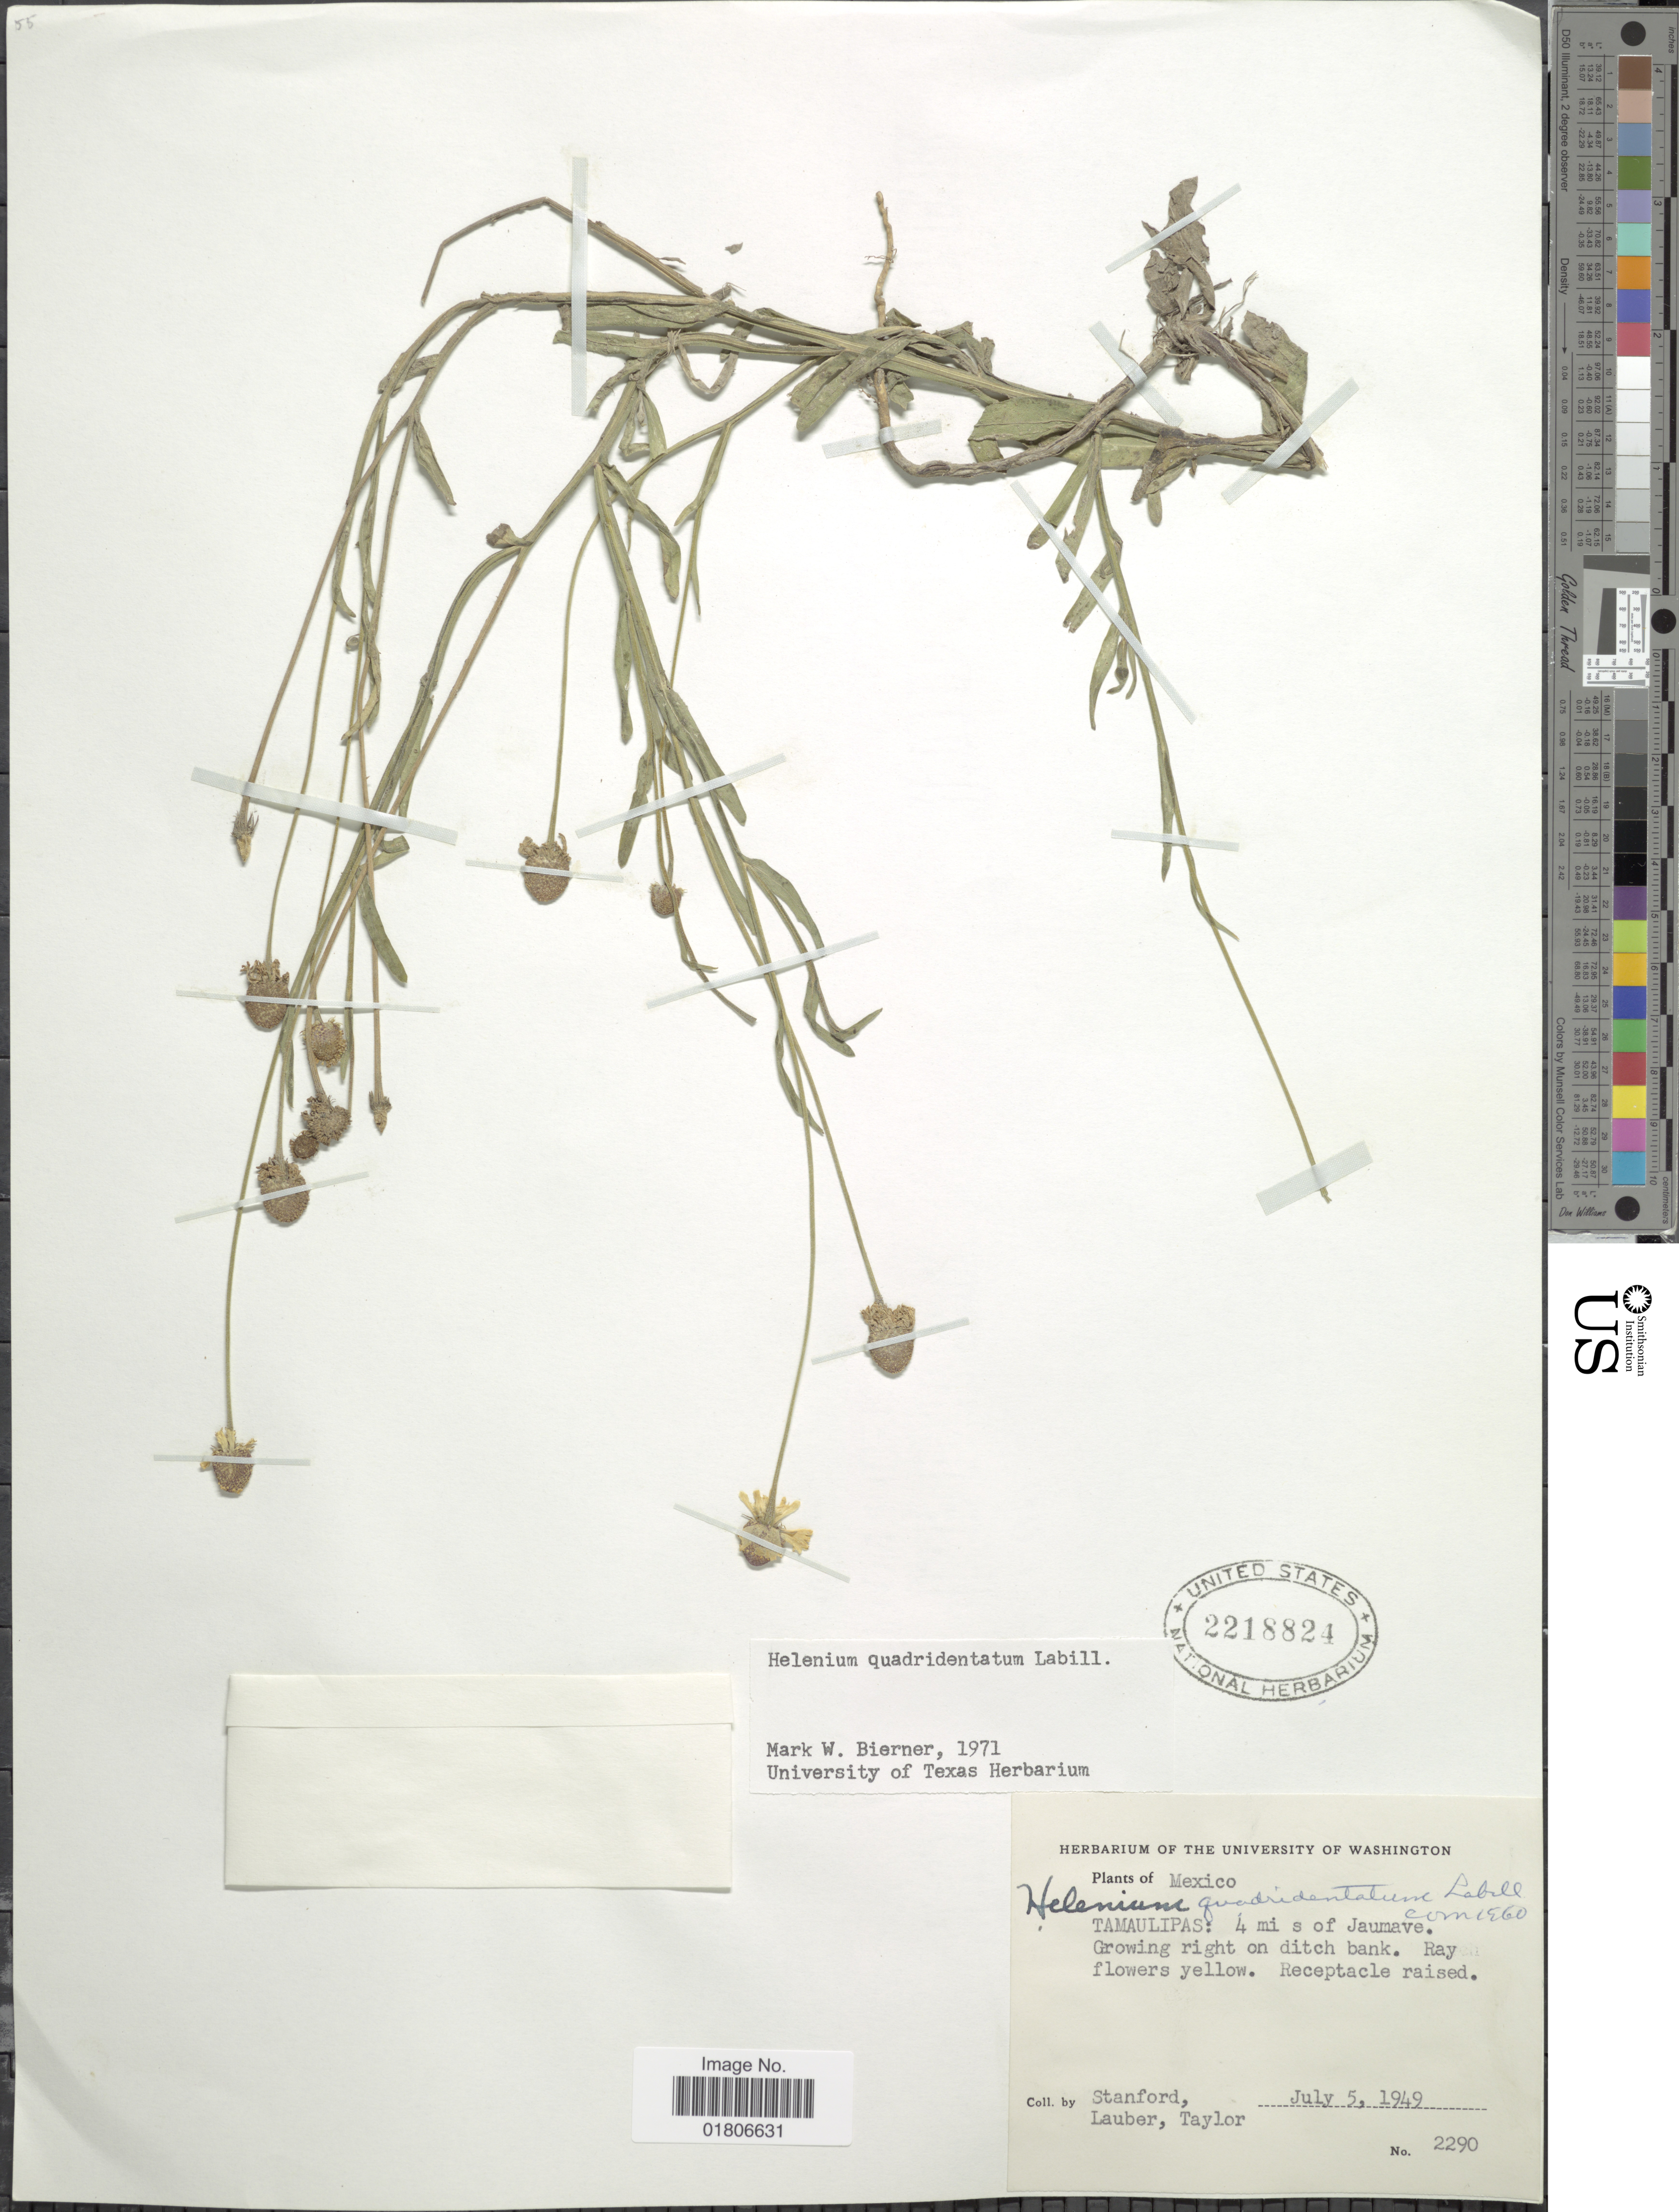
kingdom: Plantae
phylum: Tracheophyta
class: Magnoliopsida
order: Asterales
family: Asteraceae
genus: Helenium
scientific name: Helenium quadridentatum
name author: Labill.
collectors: -. Stanford, Lauber, -- & -- Taylor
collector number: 2290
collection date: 1949-07-05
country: Mexico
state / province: Tamaulipas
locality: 4 mi s of Jaumave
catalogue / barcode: US 2218824